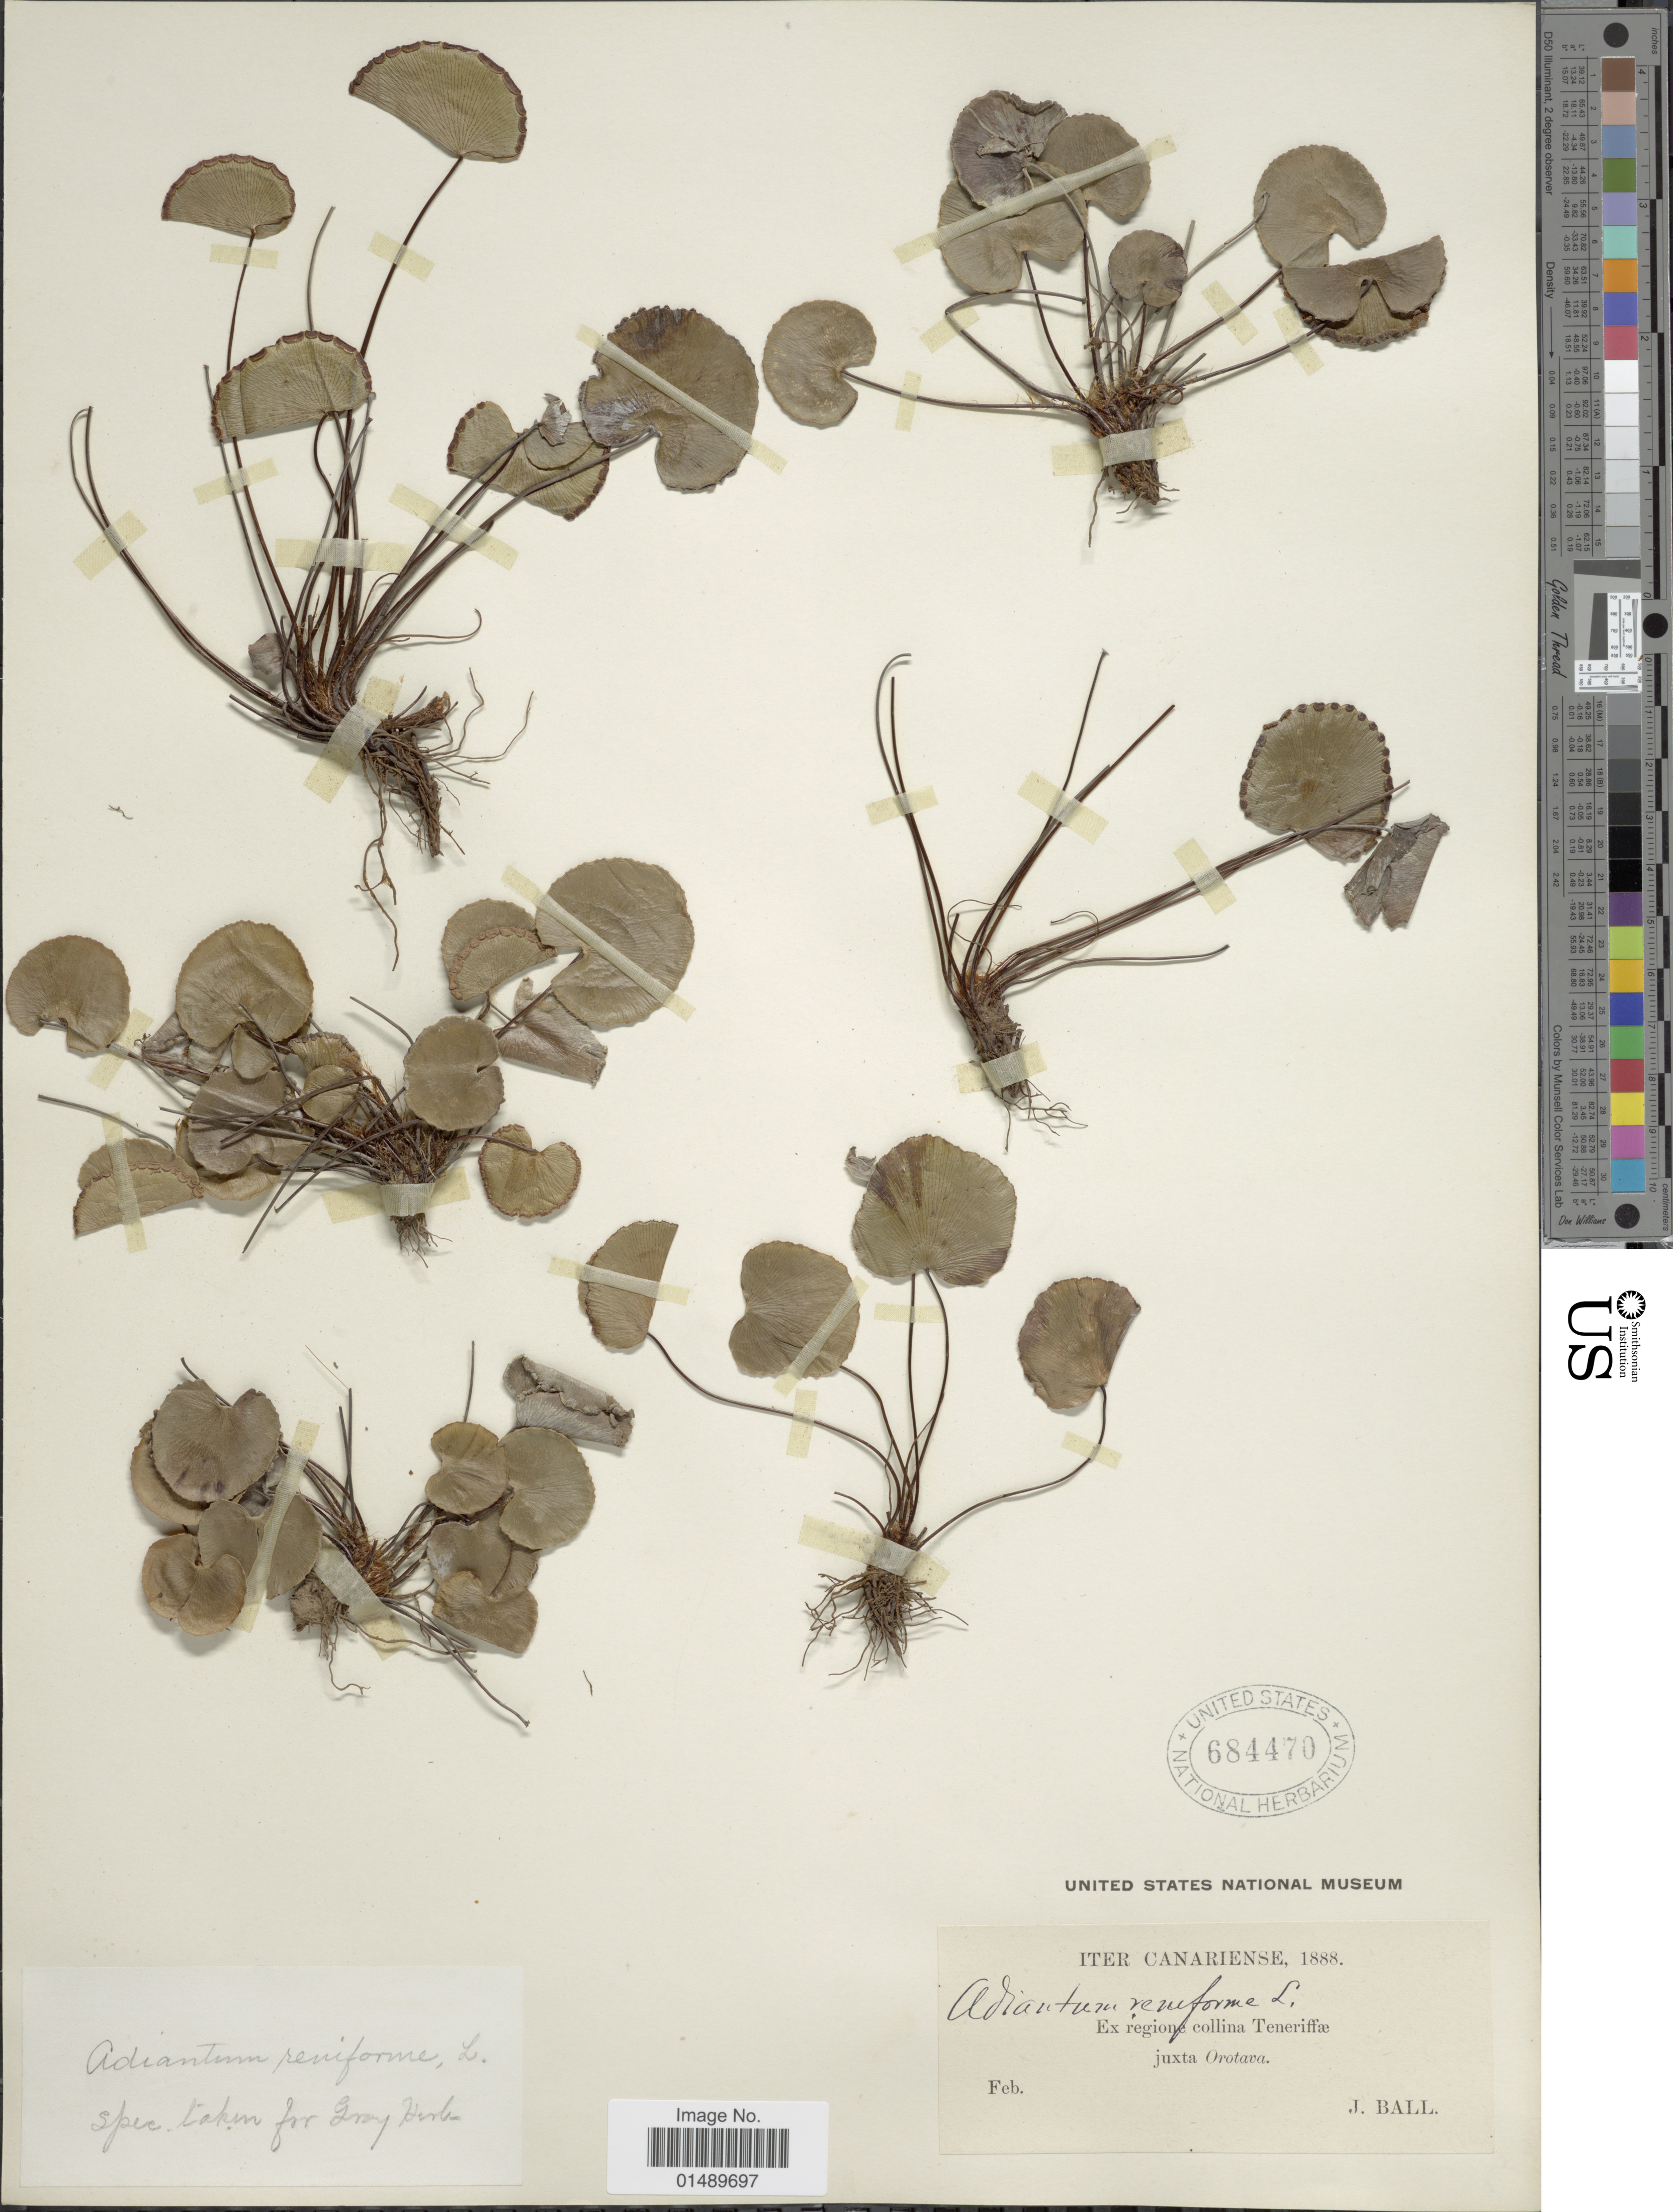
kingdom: Plantae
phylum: Tracheophyta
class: Polypodiopsida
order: Polypodiales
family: Pteridaceae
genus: Adiantum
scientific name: Adiantum reniforme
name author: L.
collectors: J. Ball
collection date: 1888-02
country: Spain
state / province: Canarias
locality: Canariense, ex regione collina Tenerifae.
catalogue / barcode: US 684470